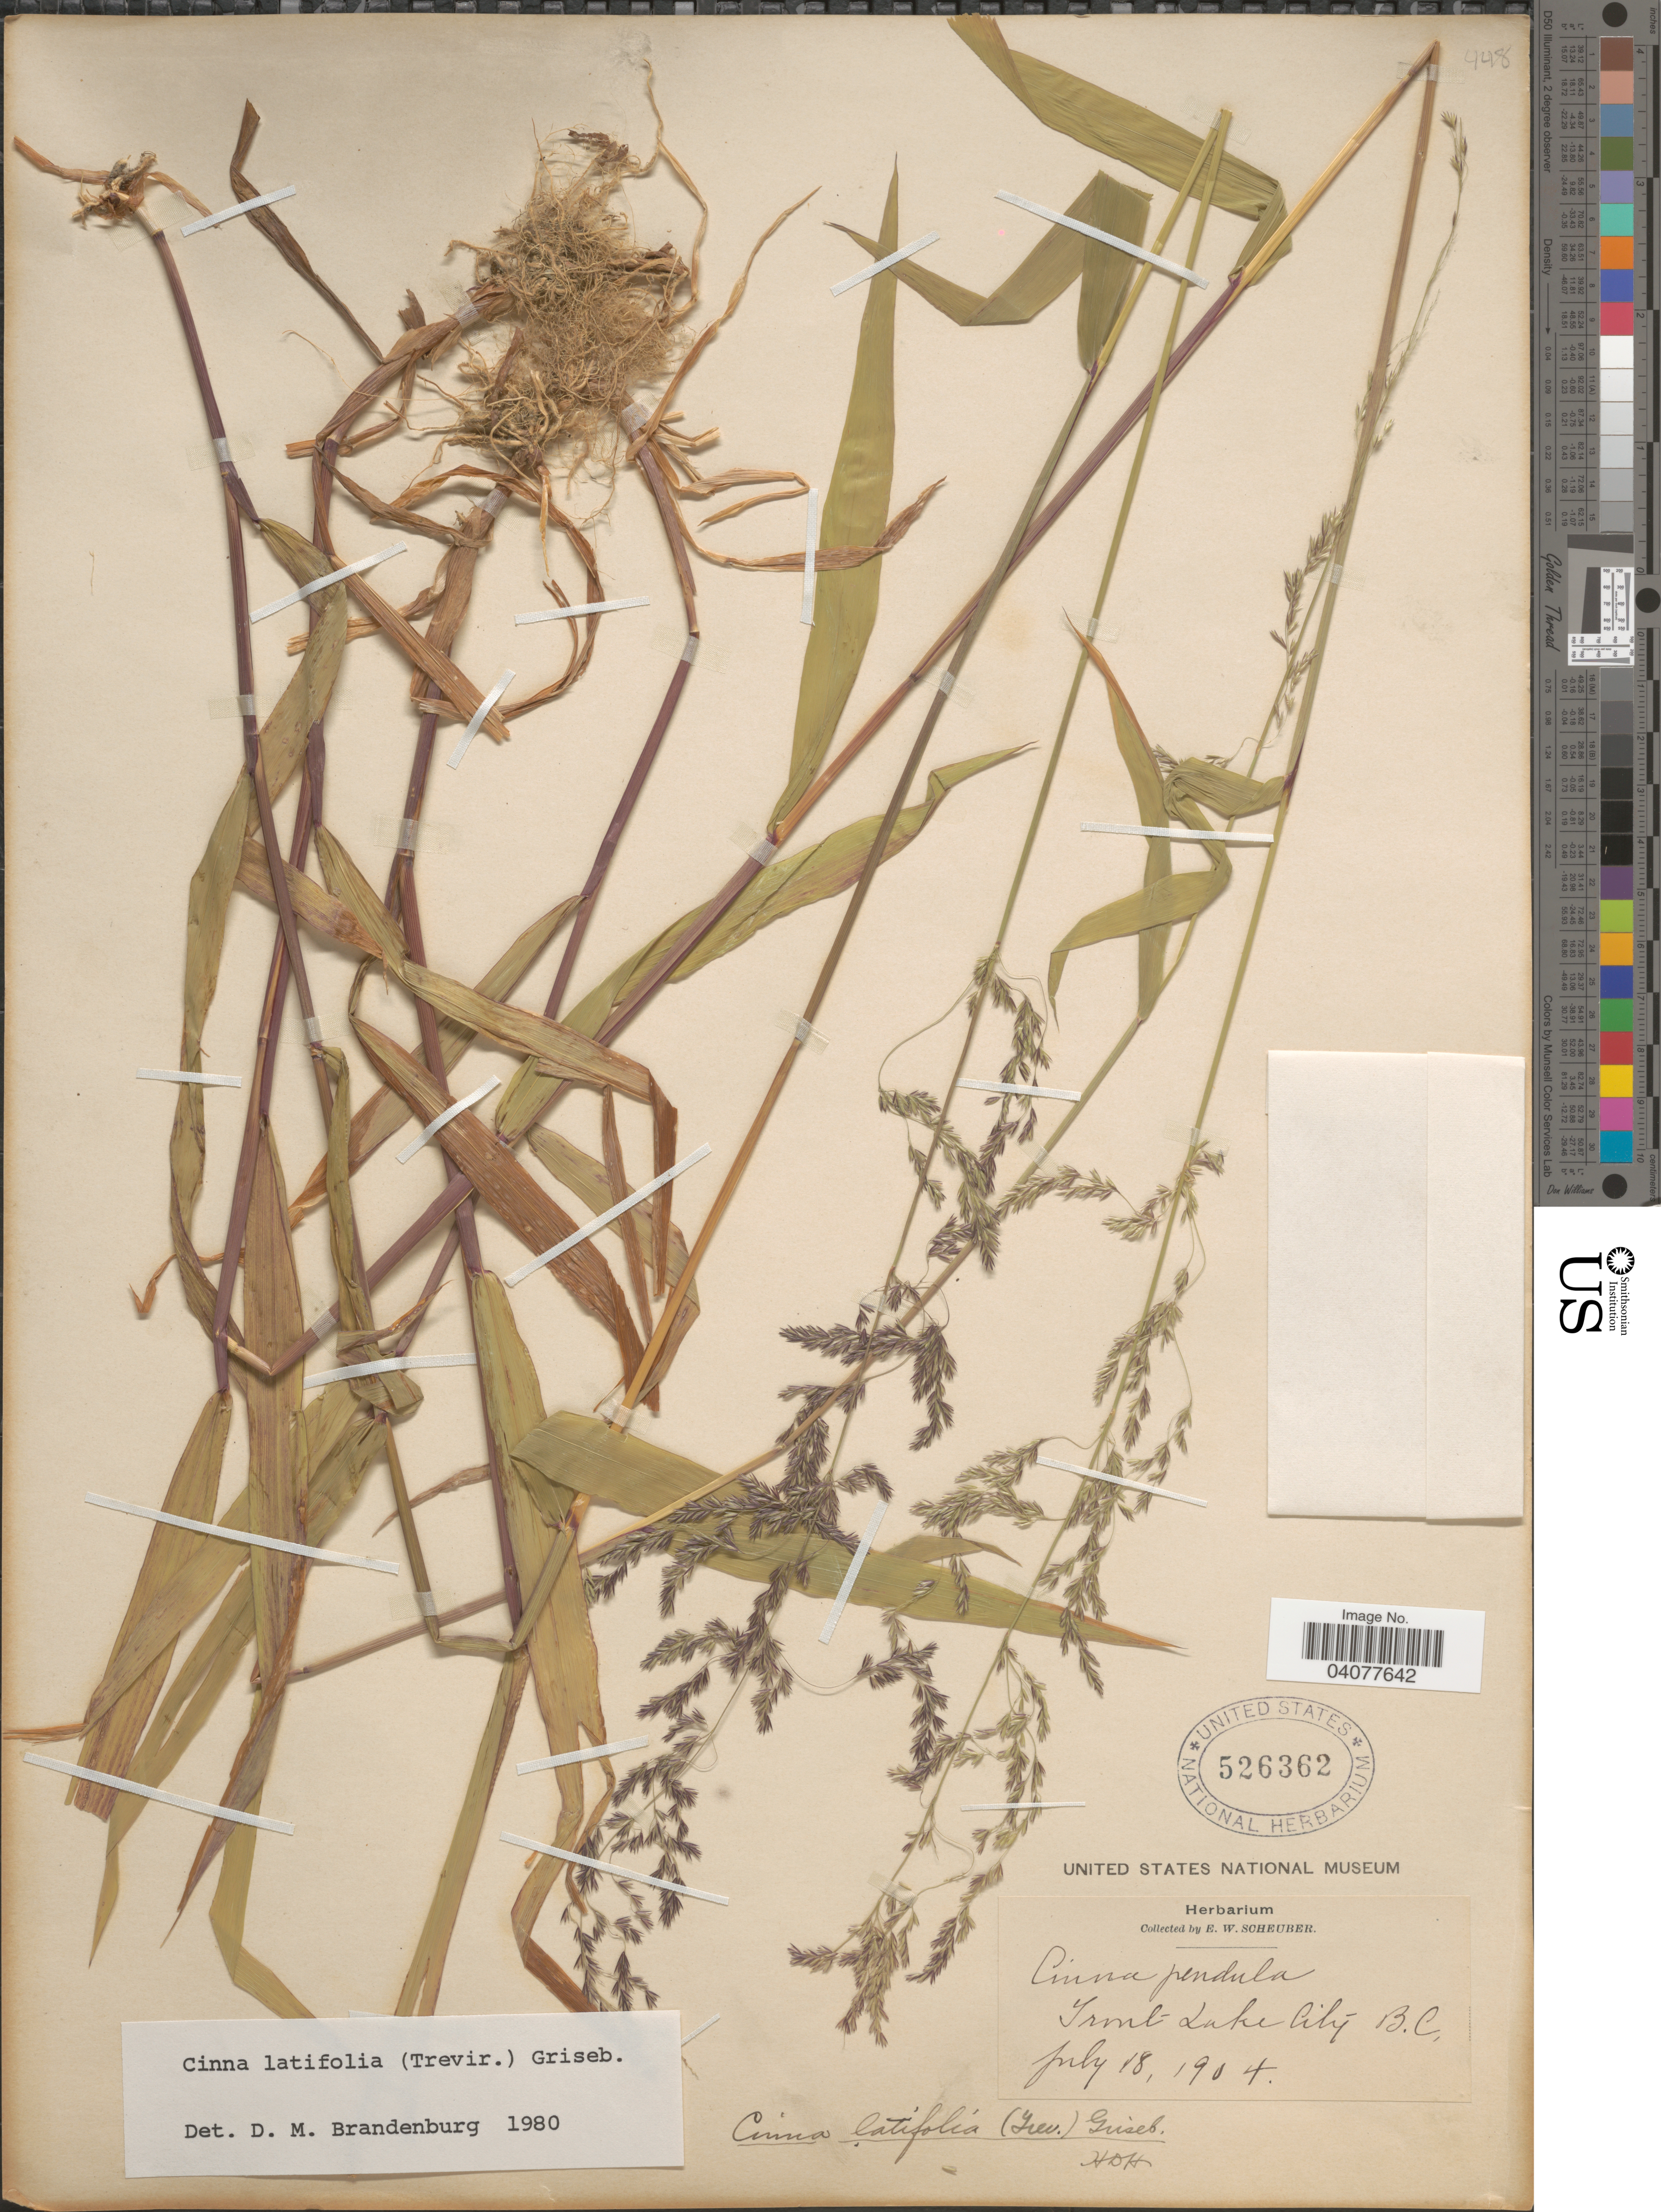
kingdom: Plantae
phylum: Tracheophyta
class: Liliopsida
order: Poales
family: Poaceae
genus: Cinna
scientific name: Cinna latifolia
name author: (Trevir. ex Goeppert) Griseb.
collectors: E. Scheuber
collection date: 1904-07-18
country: Canada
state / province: British Columbia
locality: Trout Lake City.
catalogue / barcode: US 526362